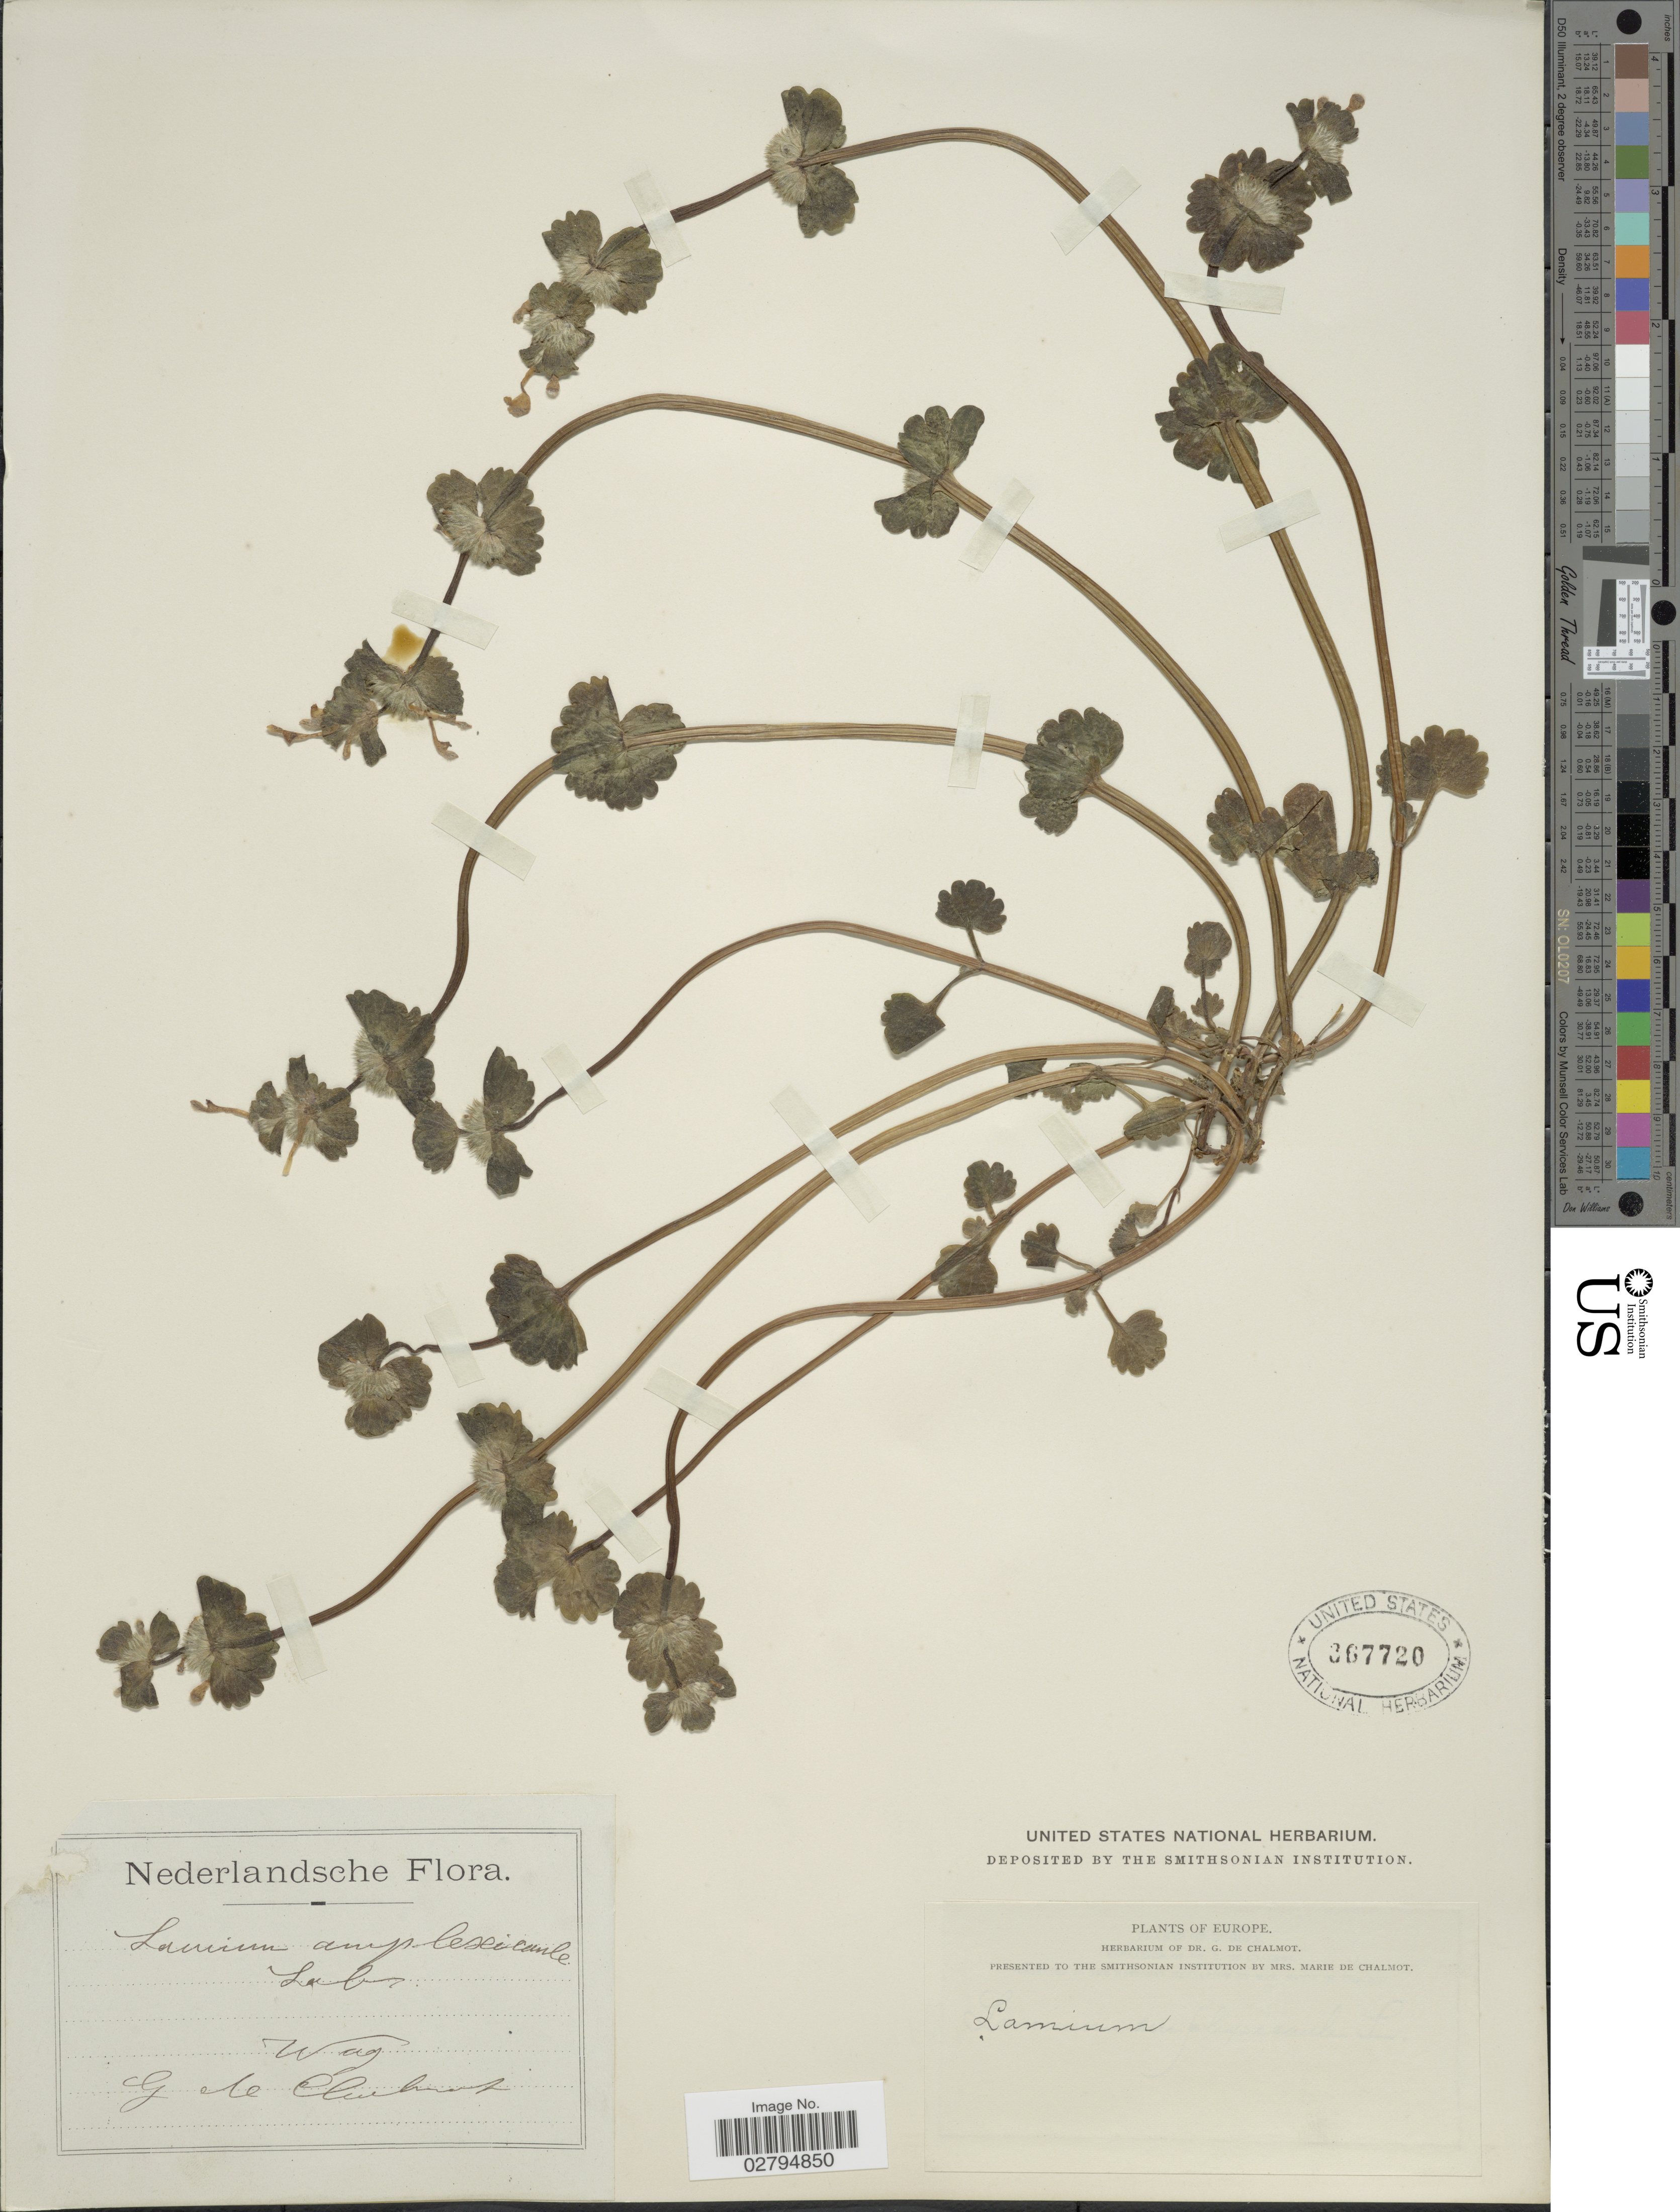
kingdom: Plantae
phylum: Tracheophyta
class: Magnoliopsida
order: Lamiales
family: Lamiaceae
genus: Lamium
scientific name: Lamium amplexicaule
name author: L.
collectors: G. de Chalmot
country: Netherlands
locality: Wag.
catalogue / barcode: US 367720